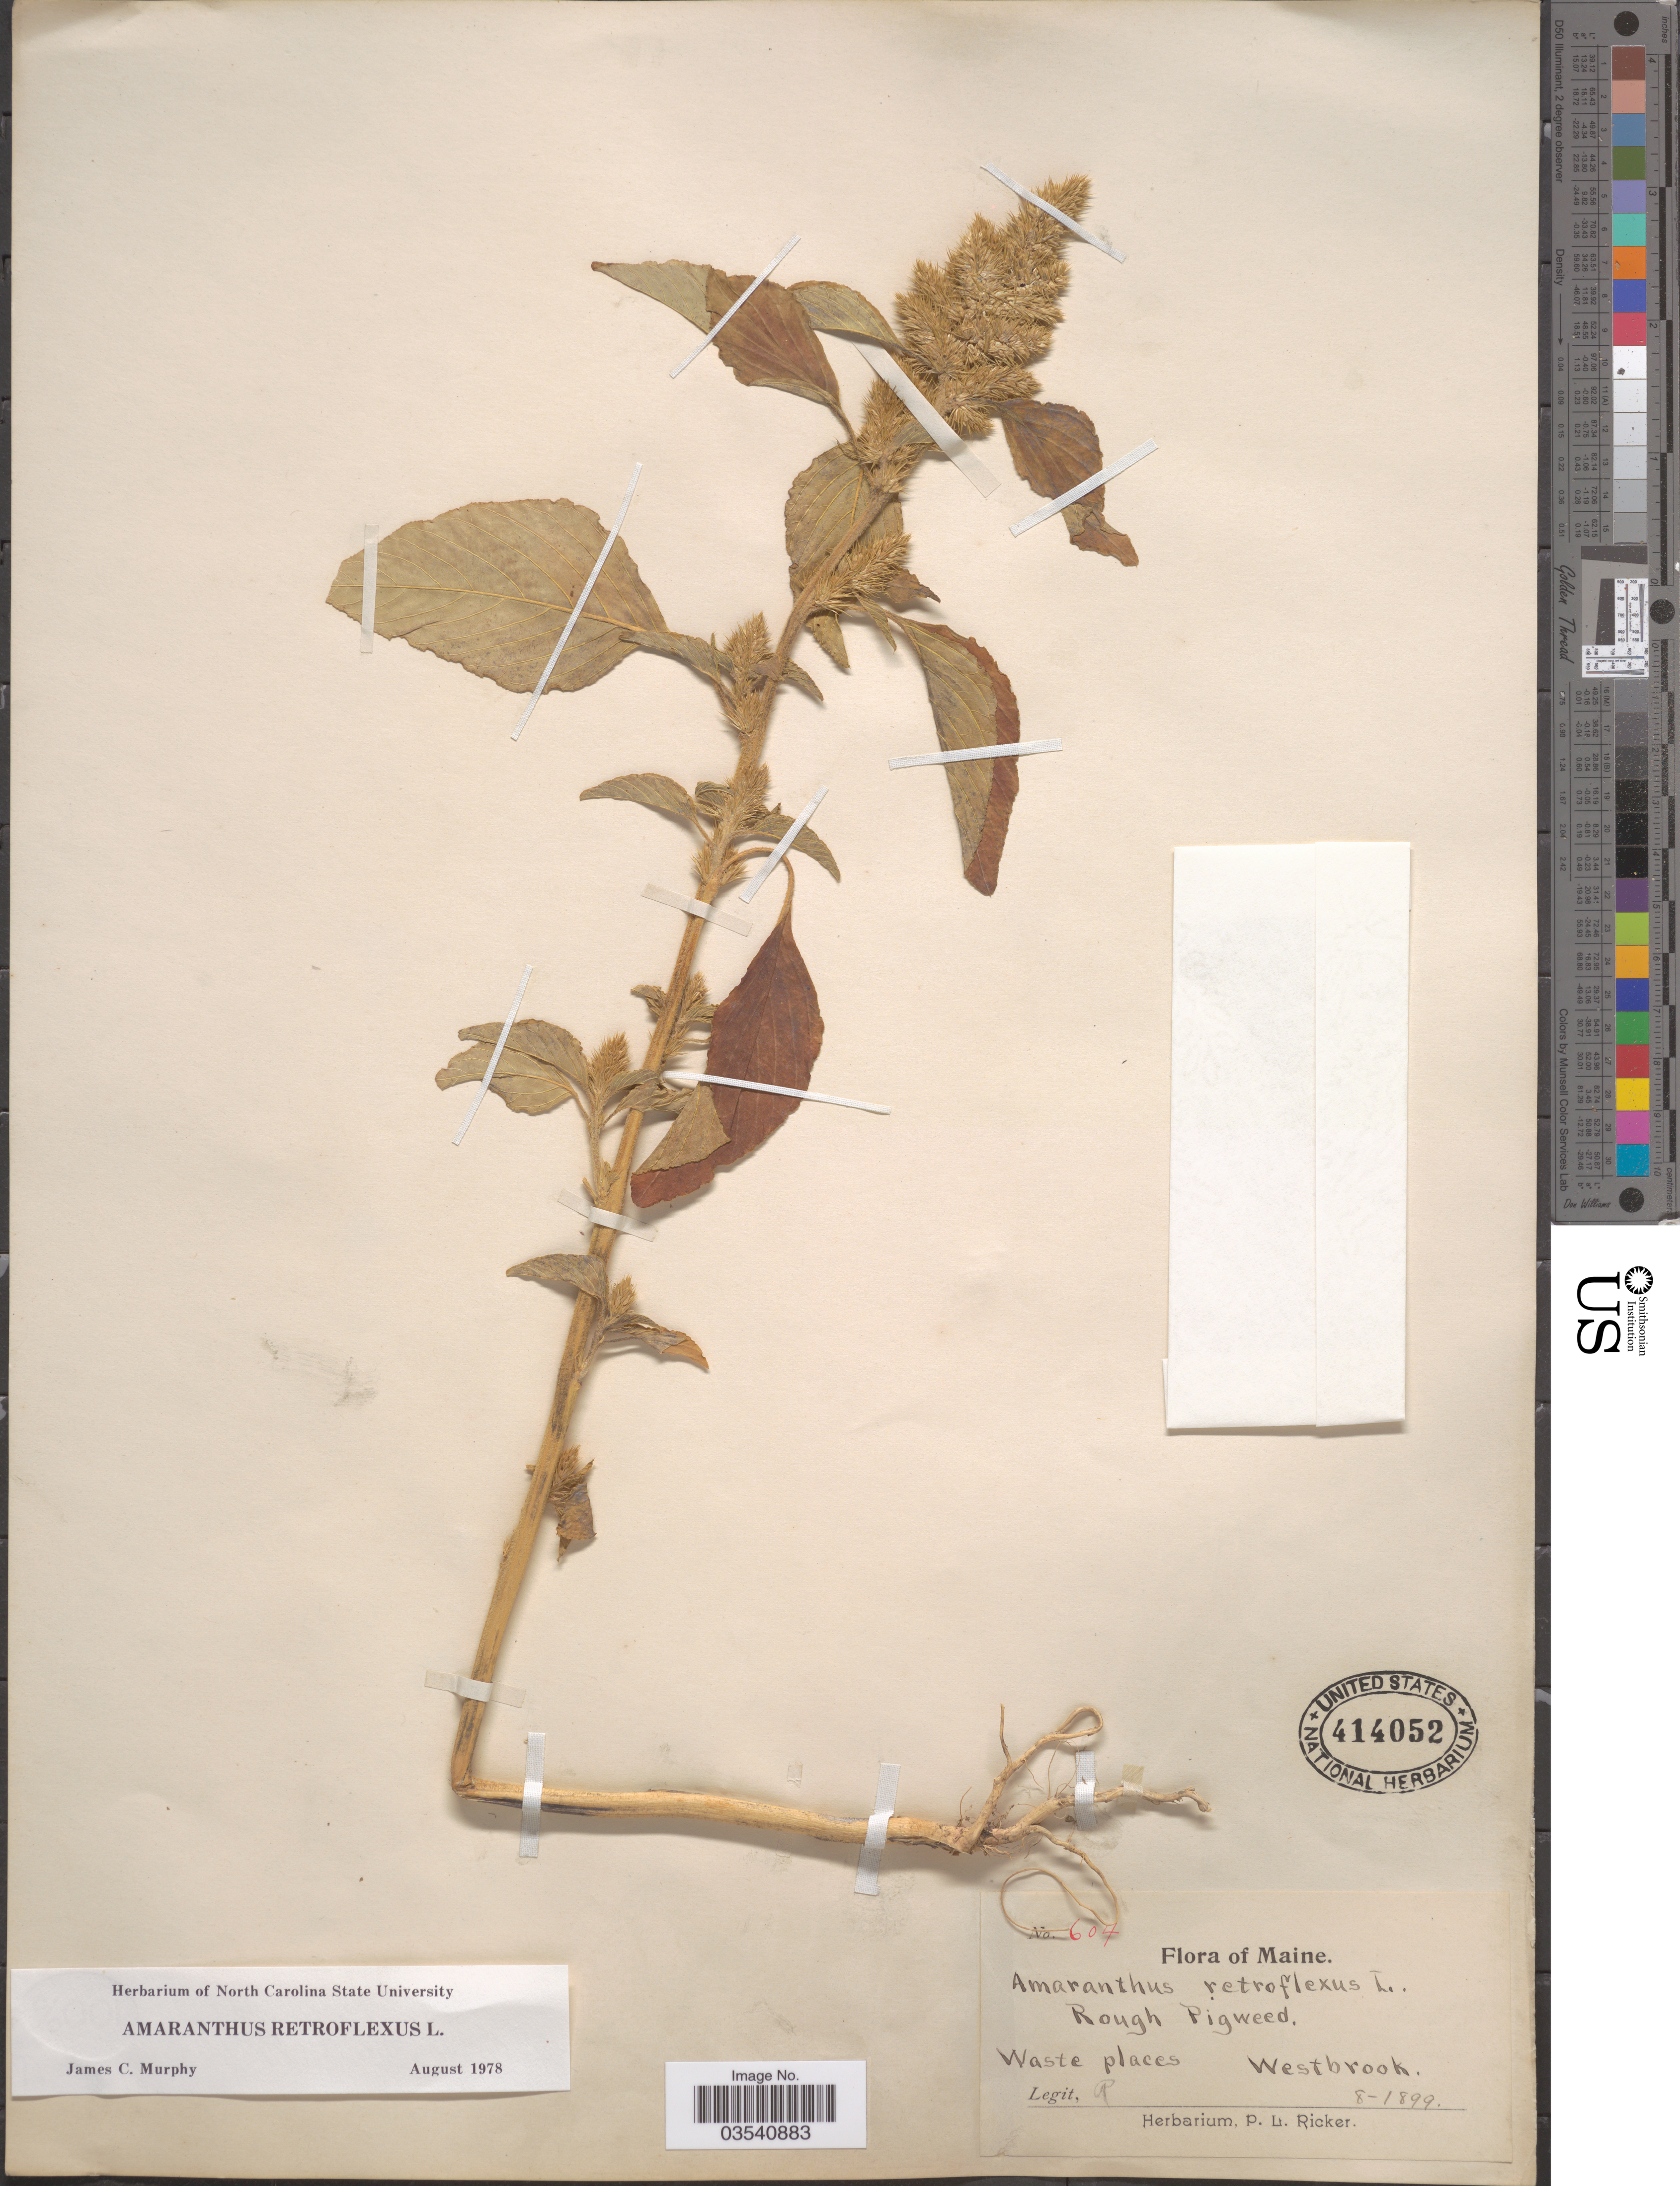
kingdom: Plantae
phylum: Tracheophyta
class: Magnoliopsida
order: Caryophyllales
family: Amaranthaceae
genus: Amaranthus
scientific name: Amaranthus retroflexus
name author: L.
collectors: P. Ricker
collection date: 1899-08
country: United States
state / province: Maine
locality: Westbrook.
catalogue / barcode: US 414052